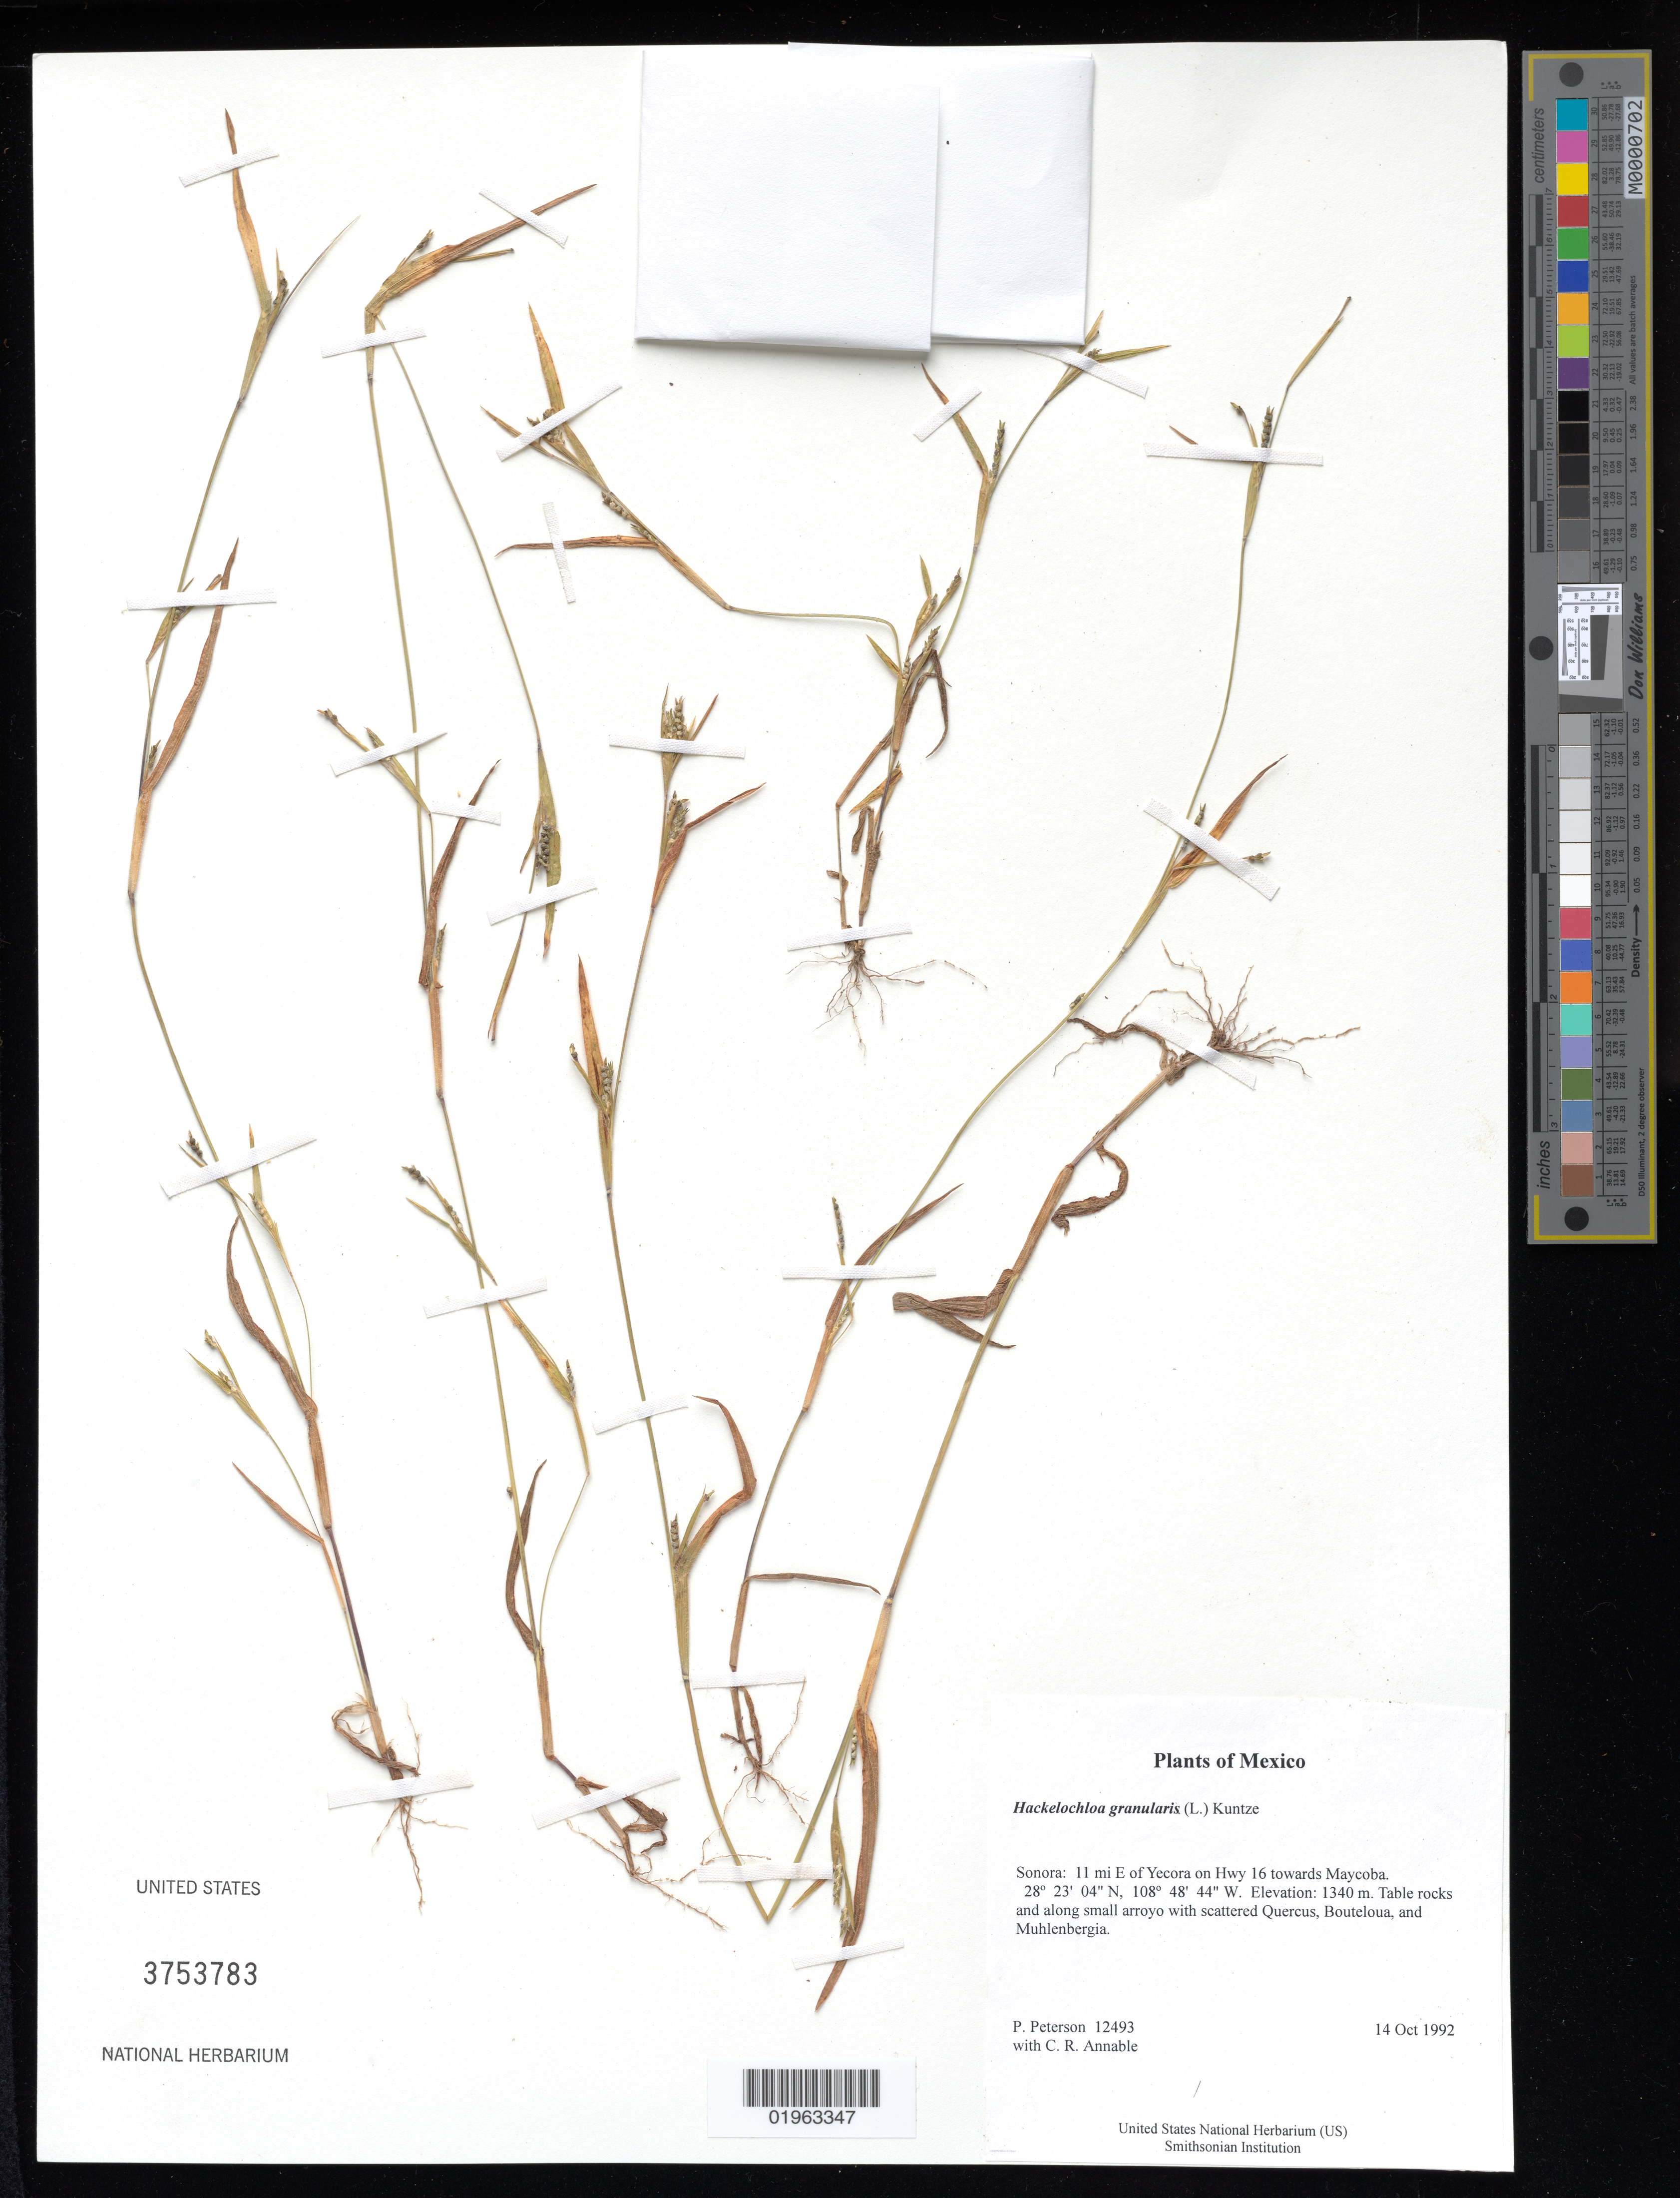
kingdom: Plantae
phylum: Tracheophyta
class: Liliopsida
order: Poales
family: Poaceae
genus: Hackelochloa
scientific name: Hackelochloa granularis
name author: (L.) Kuntze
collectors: P. M. Peterson & C. R. Annable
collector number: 12493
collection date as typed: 14 Oct 1992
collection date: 1992-10-14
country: Mexico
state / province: Sonora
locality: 11 mi E of Yecora on Hwy 16 towards Maycoba.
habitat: Table rocks and along small arroyo with scattered Quercus, Bouteloua, and Muhlenbergia.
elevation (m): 1340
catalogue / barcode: US 3753783